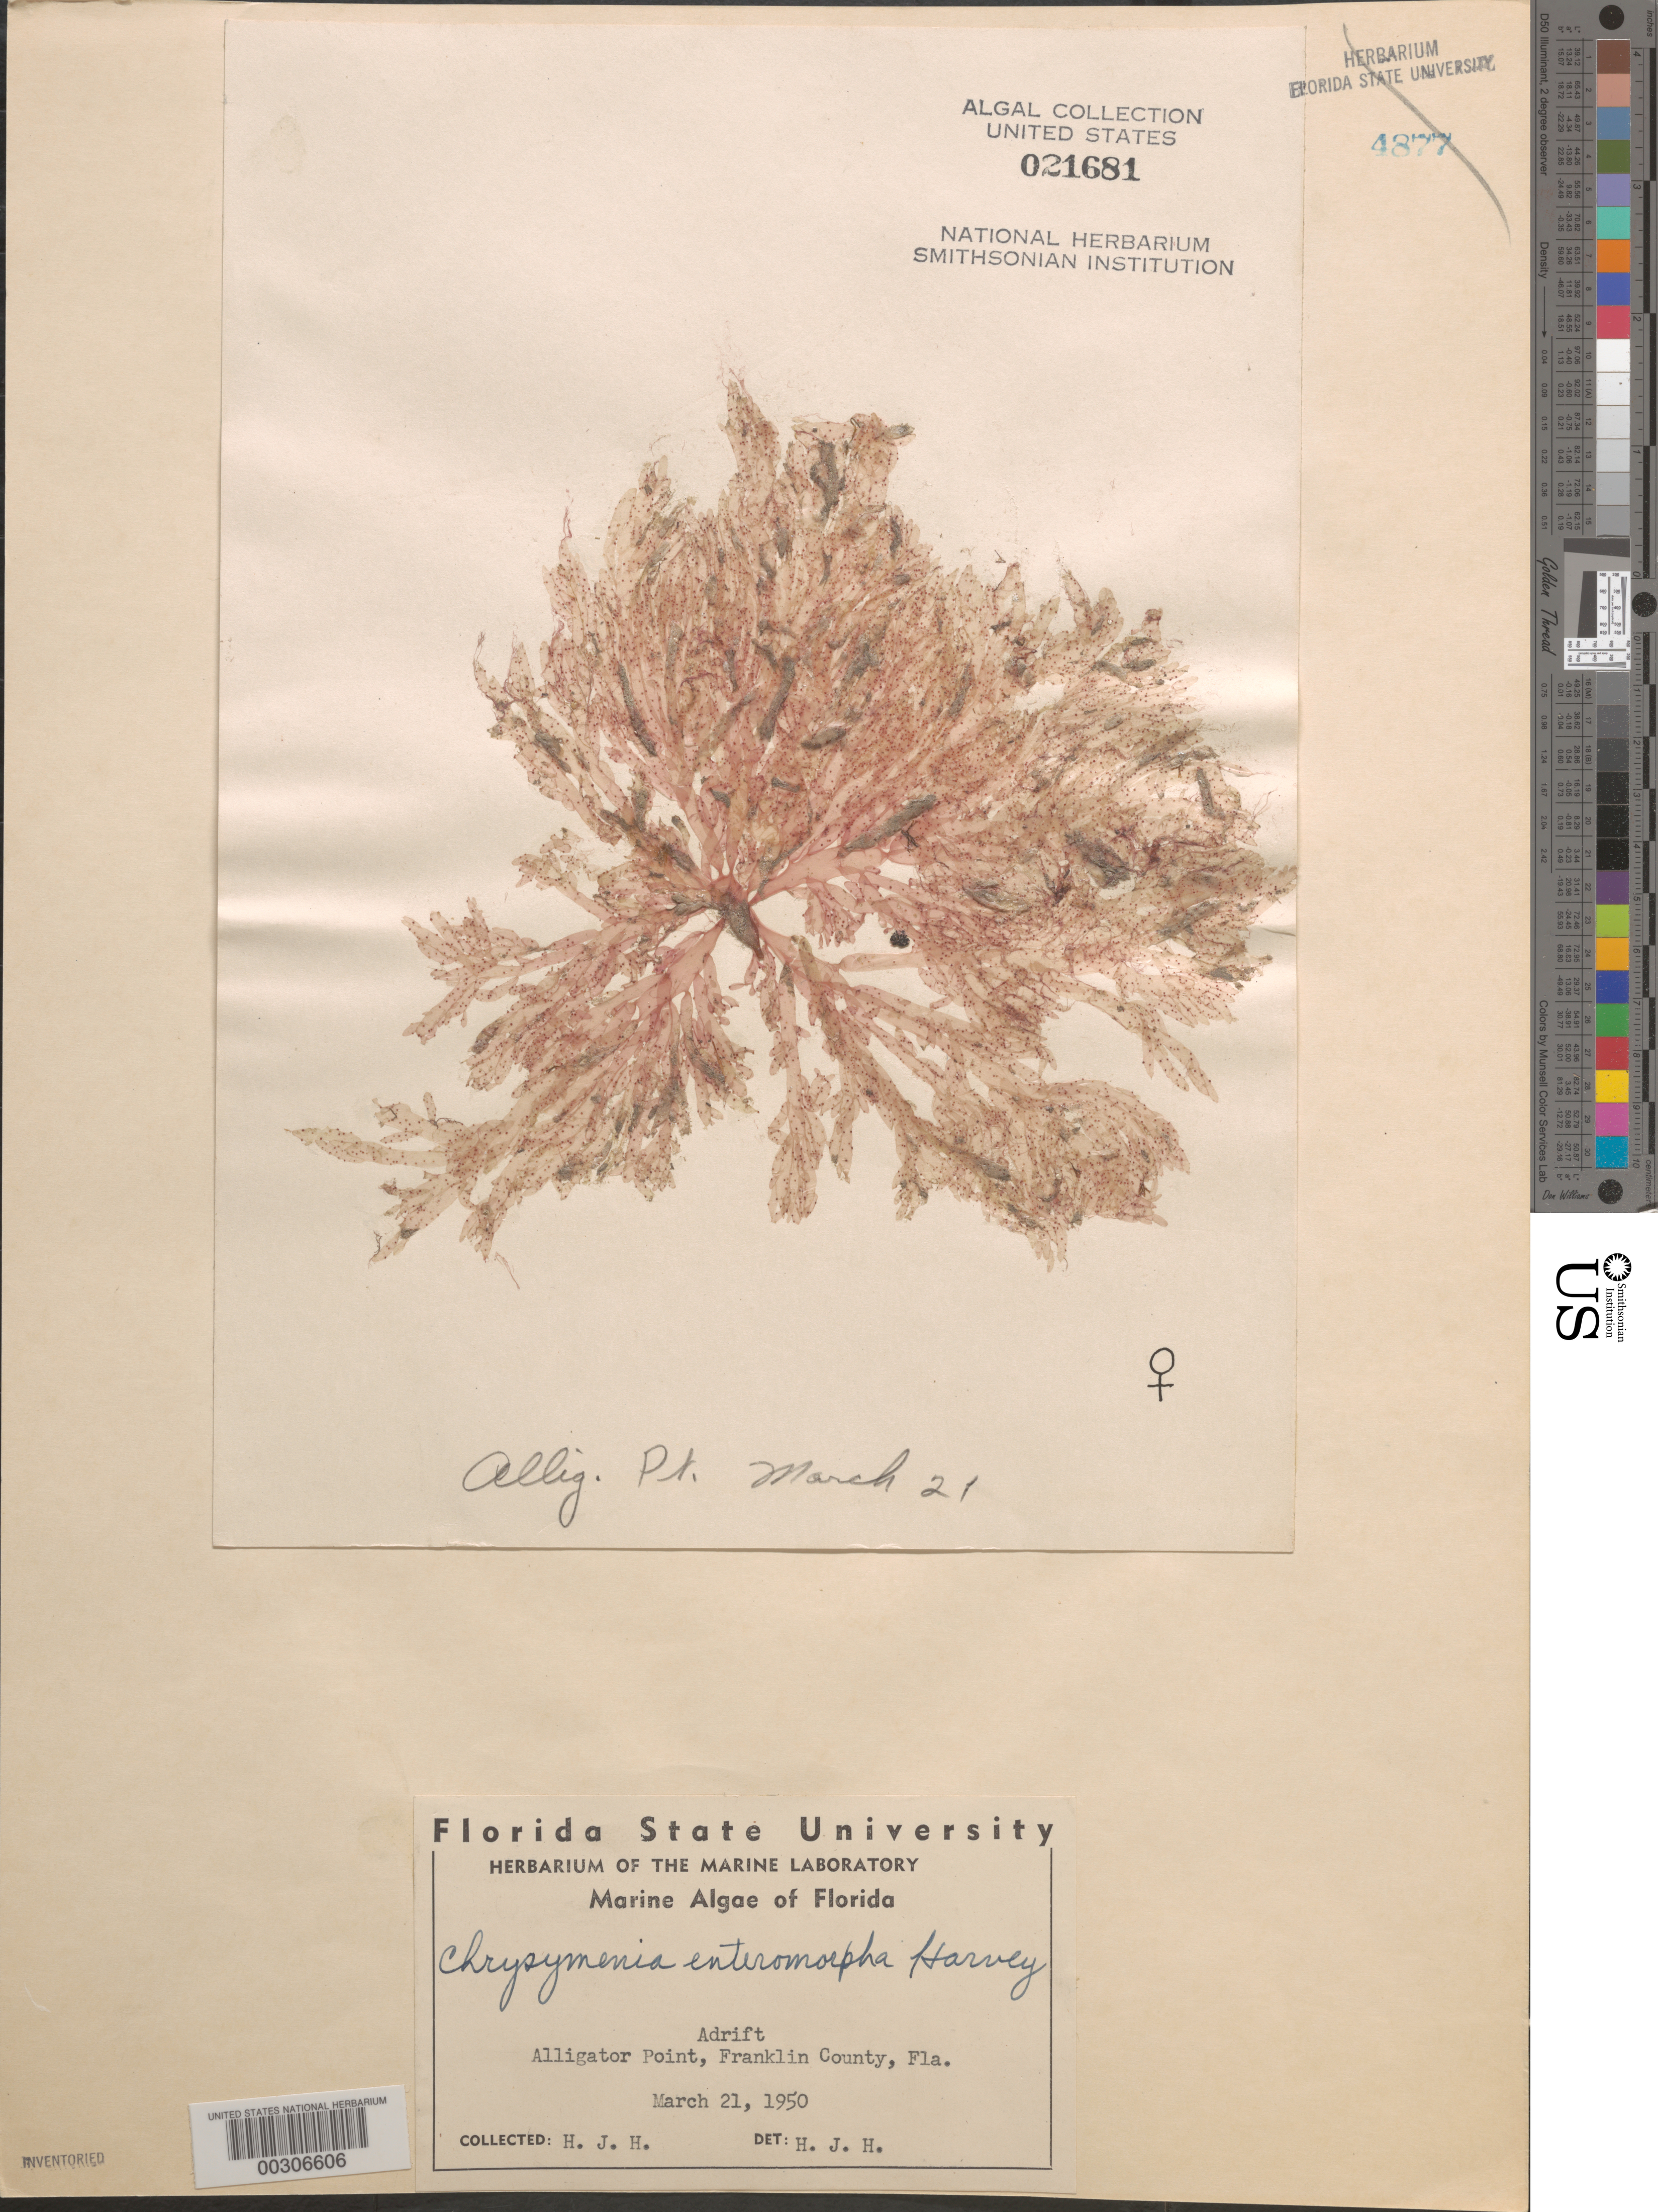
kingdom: Plantae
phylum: Rhodophyta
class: Florideophyceae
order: Rhodymeniales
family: Rhodymeniaceae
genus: Botryocladia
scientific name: Botryocladia enteromorpha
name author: (Harv.) W.E. Schmidt et al. in W.E. Schmidt et al.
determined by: Algae name updating Project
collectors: H. J. Humm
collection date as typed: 21 Mar 1950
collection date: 1950-03-21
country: United States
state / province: Florida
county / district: Franklin County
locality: Alligator Point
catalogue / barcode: US 21681